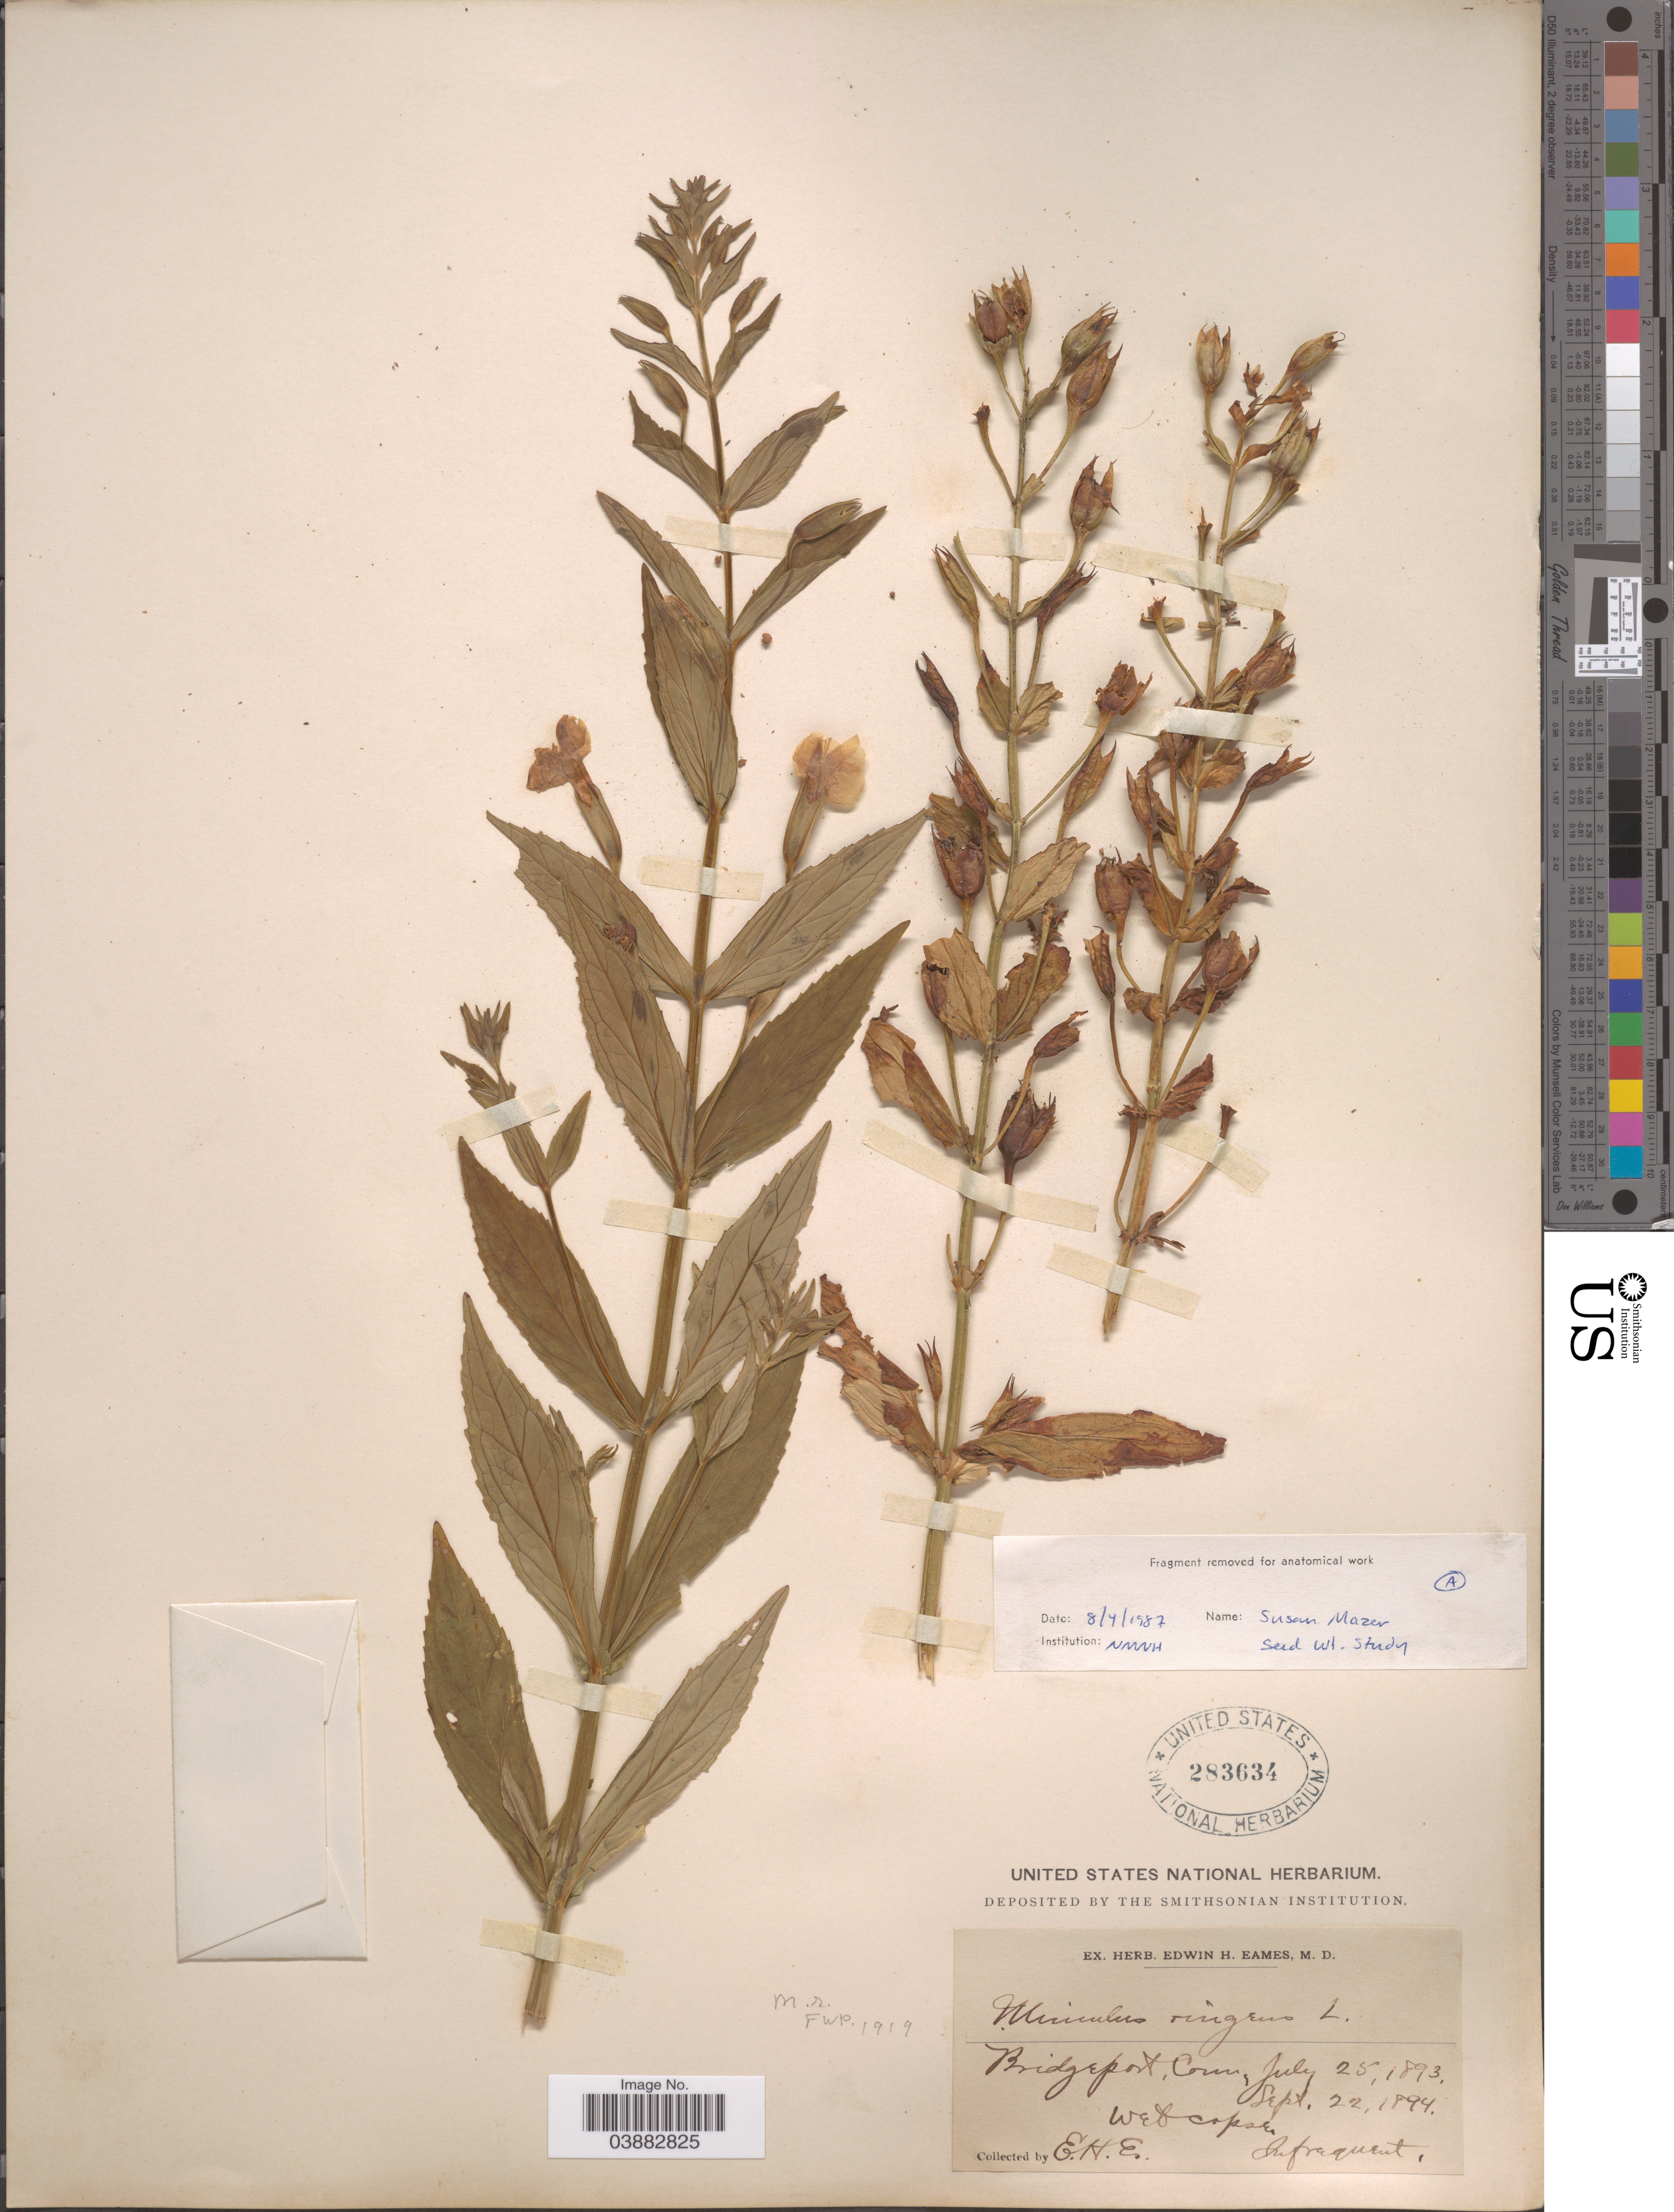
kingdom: Plantae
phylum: Tracheophyta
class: Magnoliopsida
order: Lamiales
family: Phrymaceae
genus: Mimulus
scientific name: Mimulus ringens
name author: L.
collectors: E. H. Eames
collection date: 1893-07-25/1894-09-22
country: United States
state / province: Connecticut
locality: Bridgeport.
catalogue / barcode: US 283634